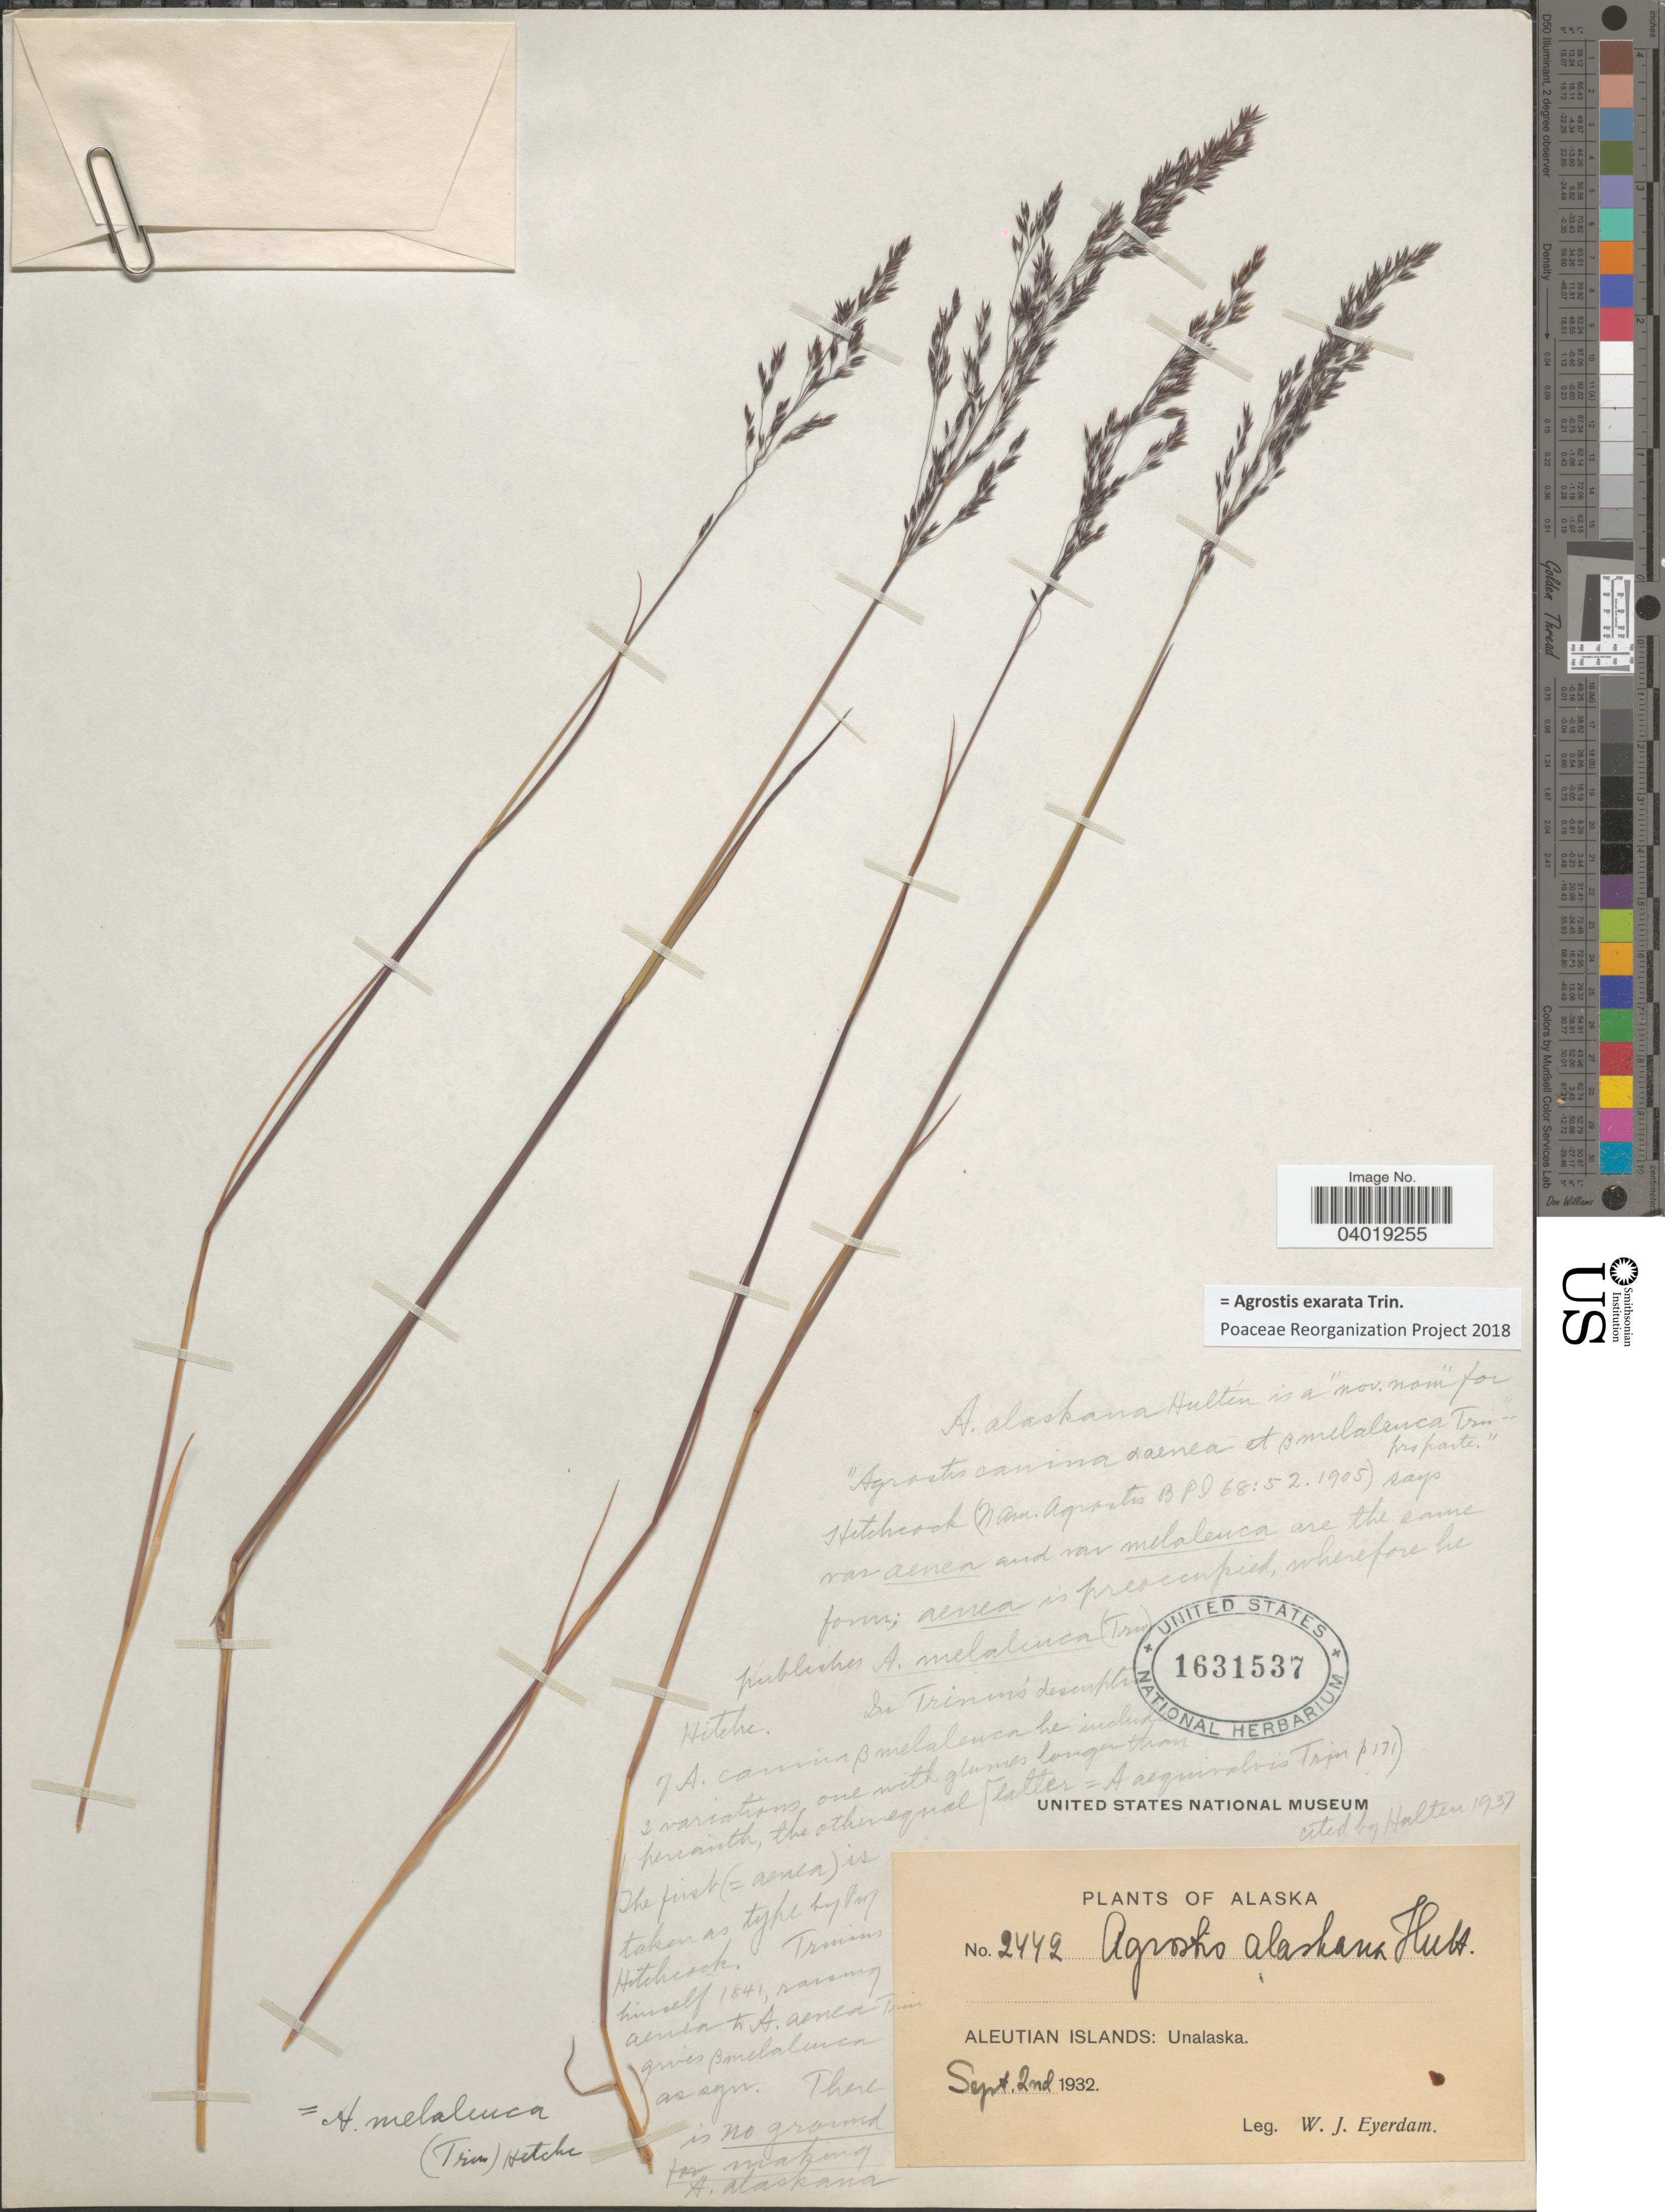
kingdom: Plantae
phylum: Tracheophyta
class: Liliopsida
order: Poales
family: Poaceae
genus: Agrostis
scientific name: Agrostis exarata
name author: Trin.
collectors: W. J. Eyerdam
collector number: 2442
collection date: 1932-09-02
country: United States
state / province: Alaska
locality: Aleutian Islands: Unalaska.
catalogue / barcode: US 1631537